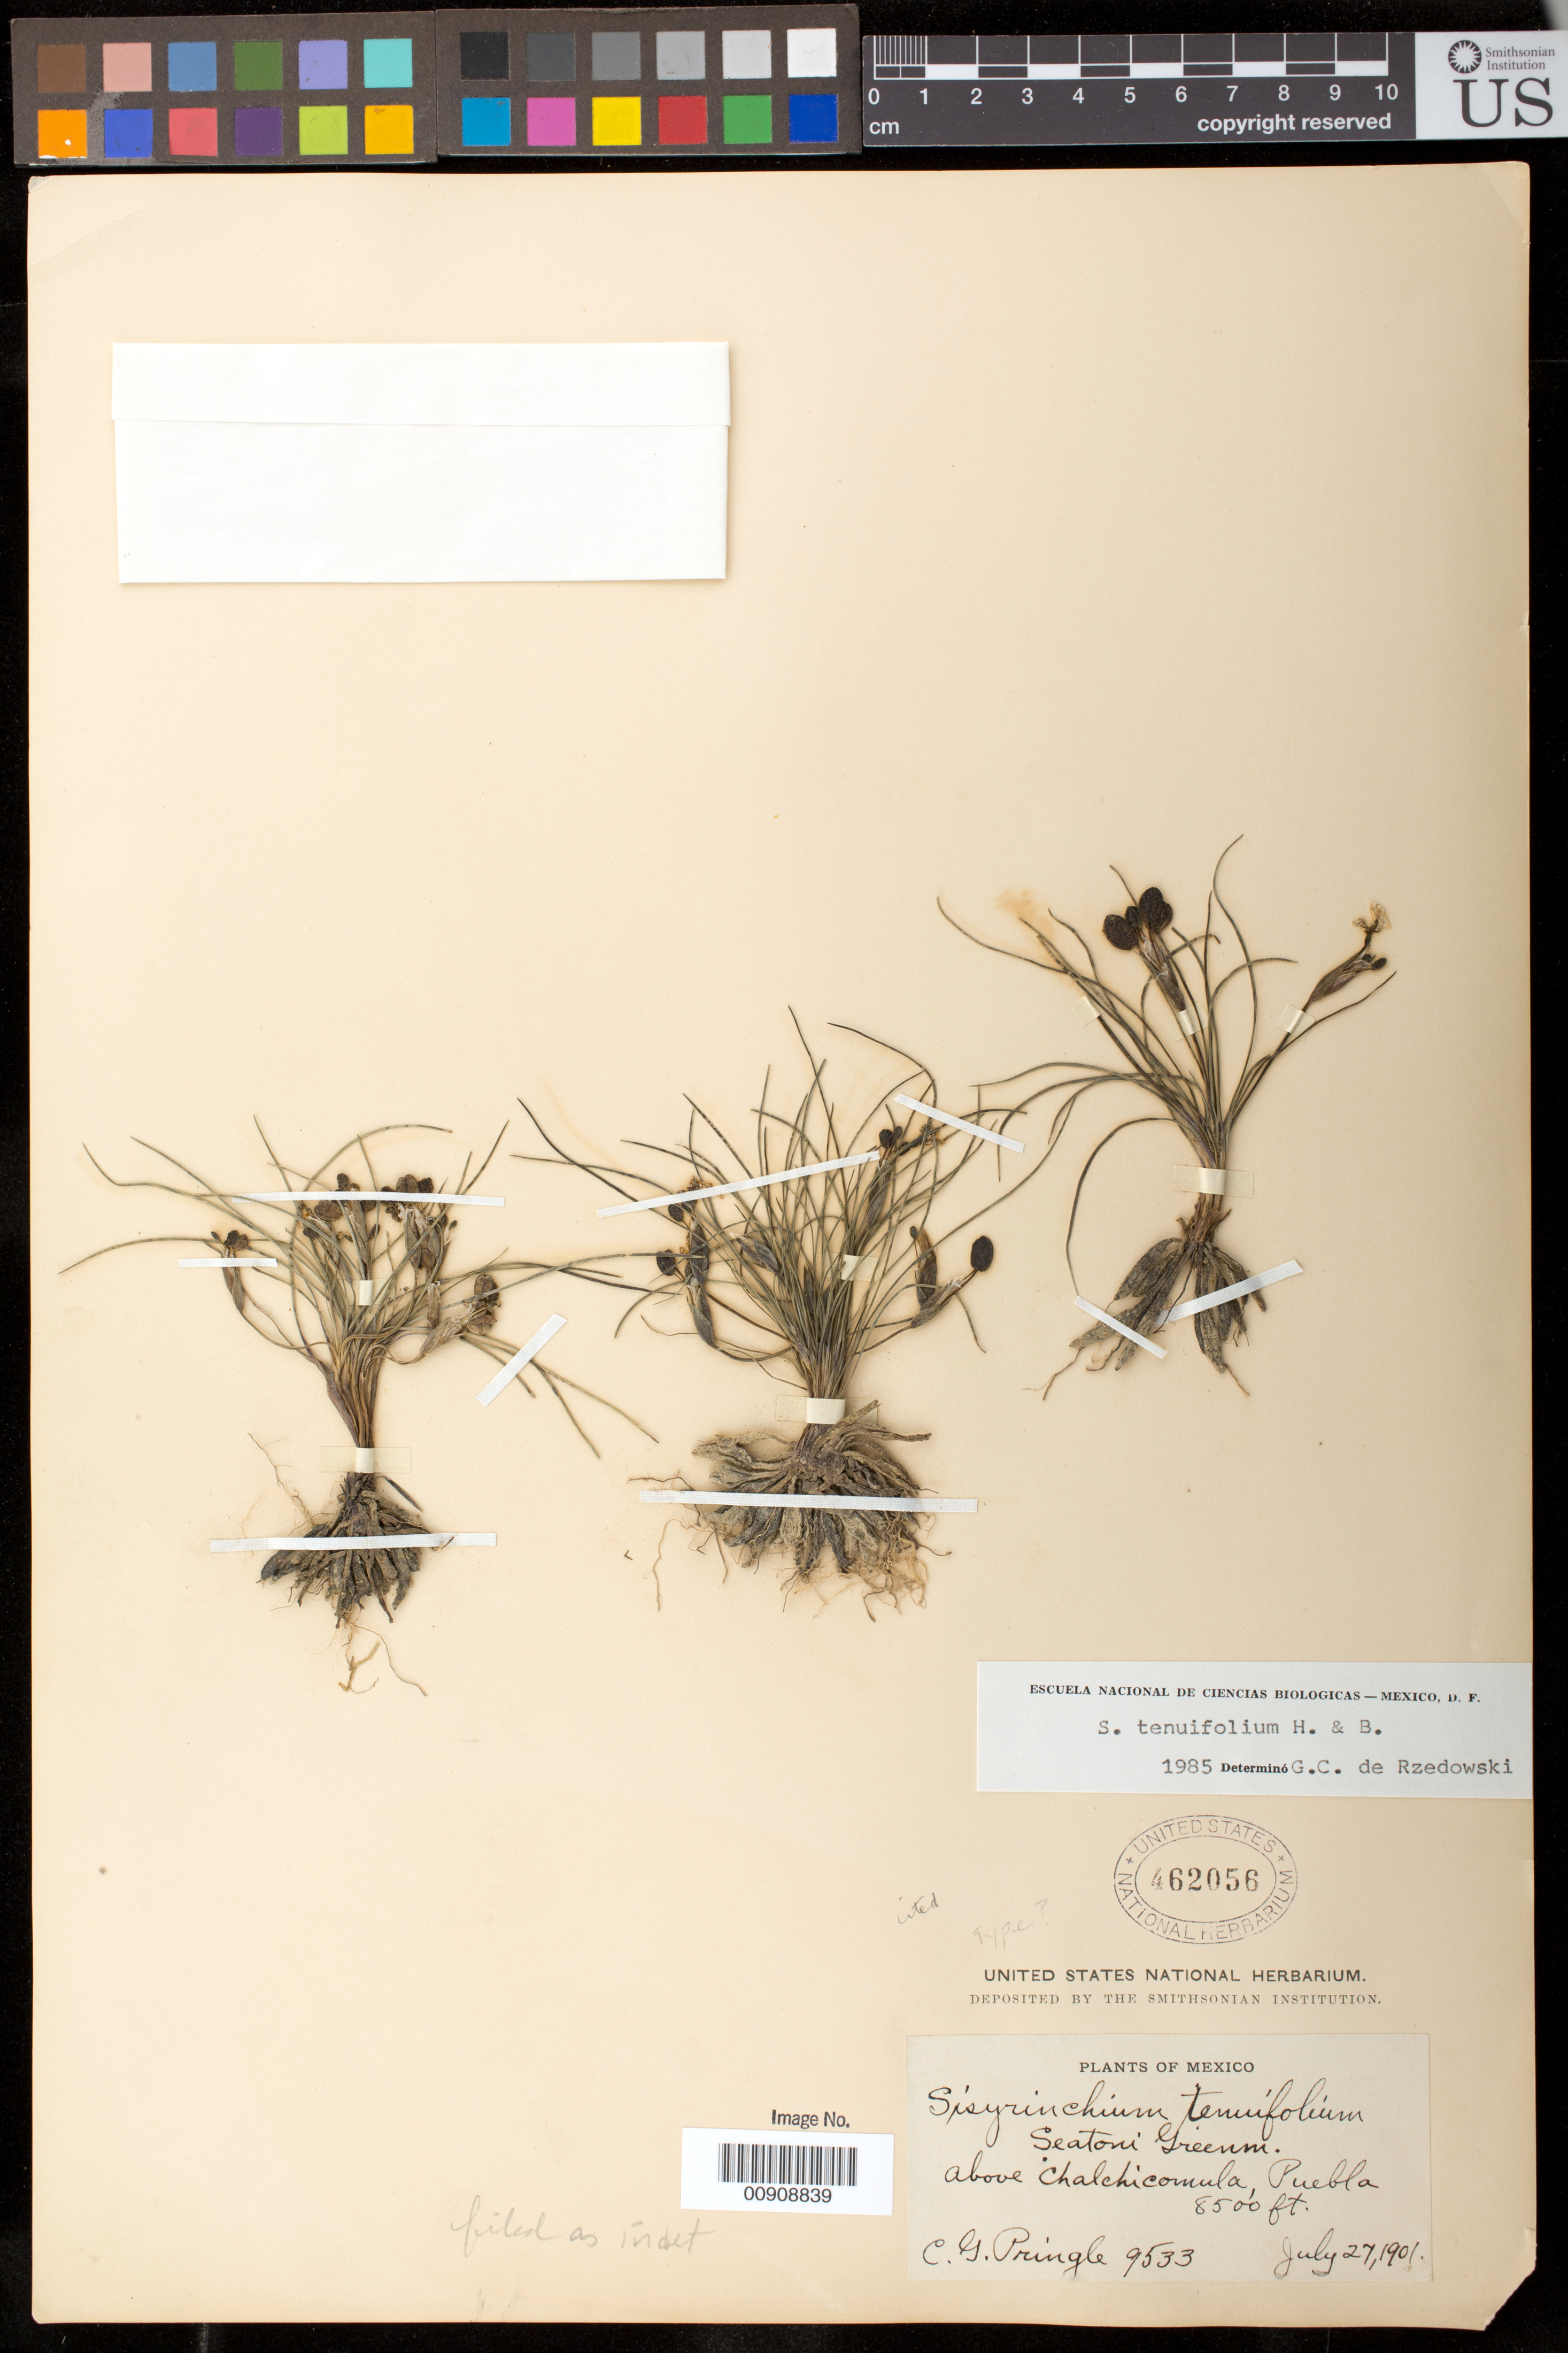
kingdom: Plantae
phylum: Tracheophyta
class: Liliopsida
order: Asparagales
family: Iridaceae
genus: Sisyrinchium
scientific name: Sisyrinchium tenuifolium var. seatonii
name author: Greenm.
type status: Isosyntype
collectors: C. G. Pringle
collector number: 9533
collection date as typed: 27 Jul 1901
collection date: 1901-07-27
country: Mexico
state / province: Puebla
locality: Above Chalchicomula, Puebla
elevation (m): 2591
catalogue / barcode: US 462056